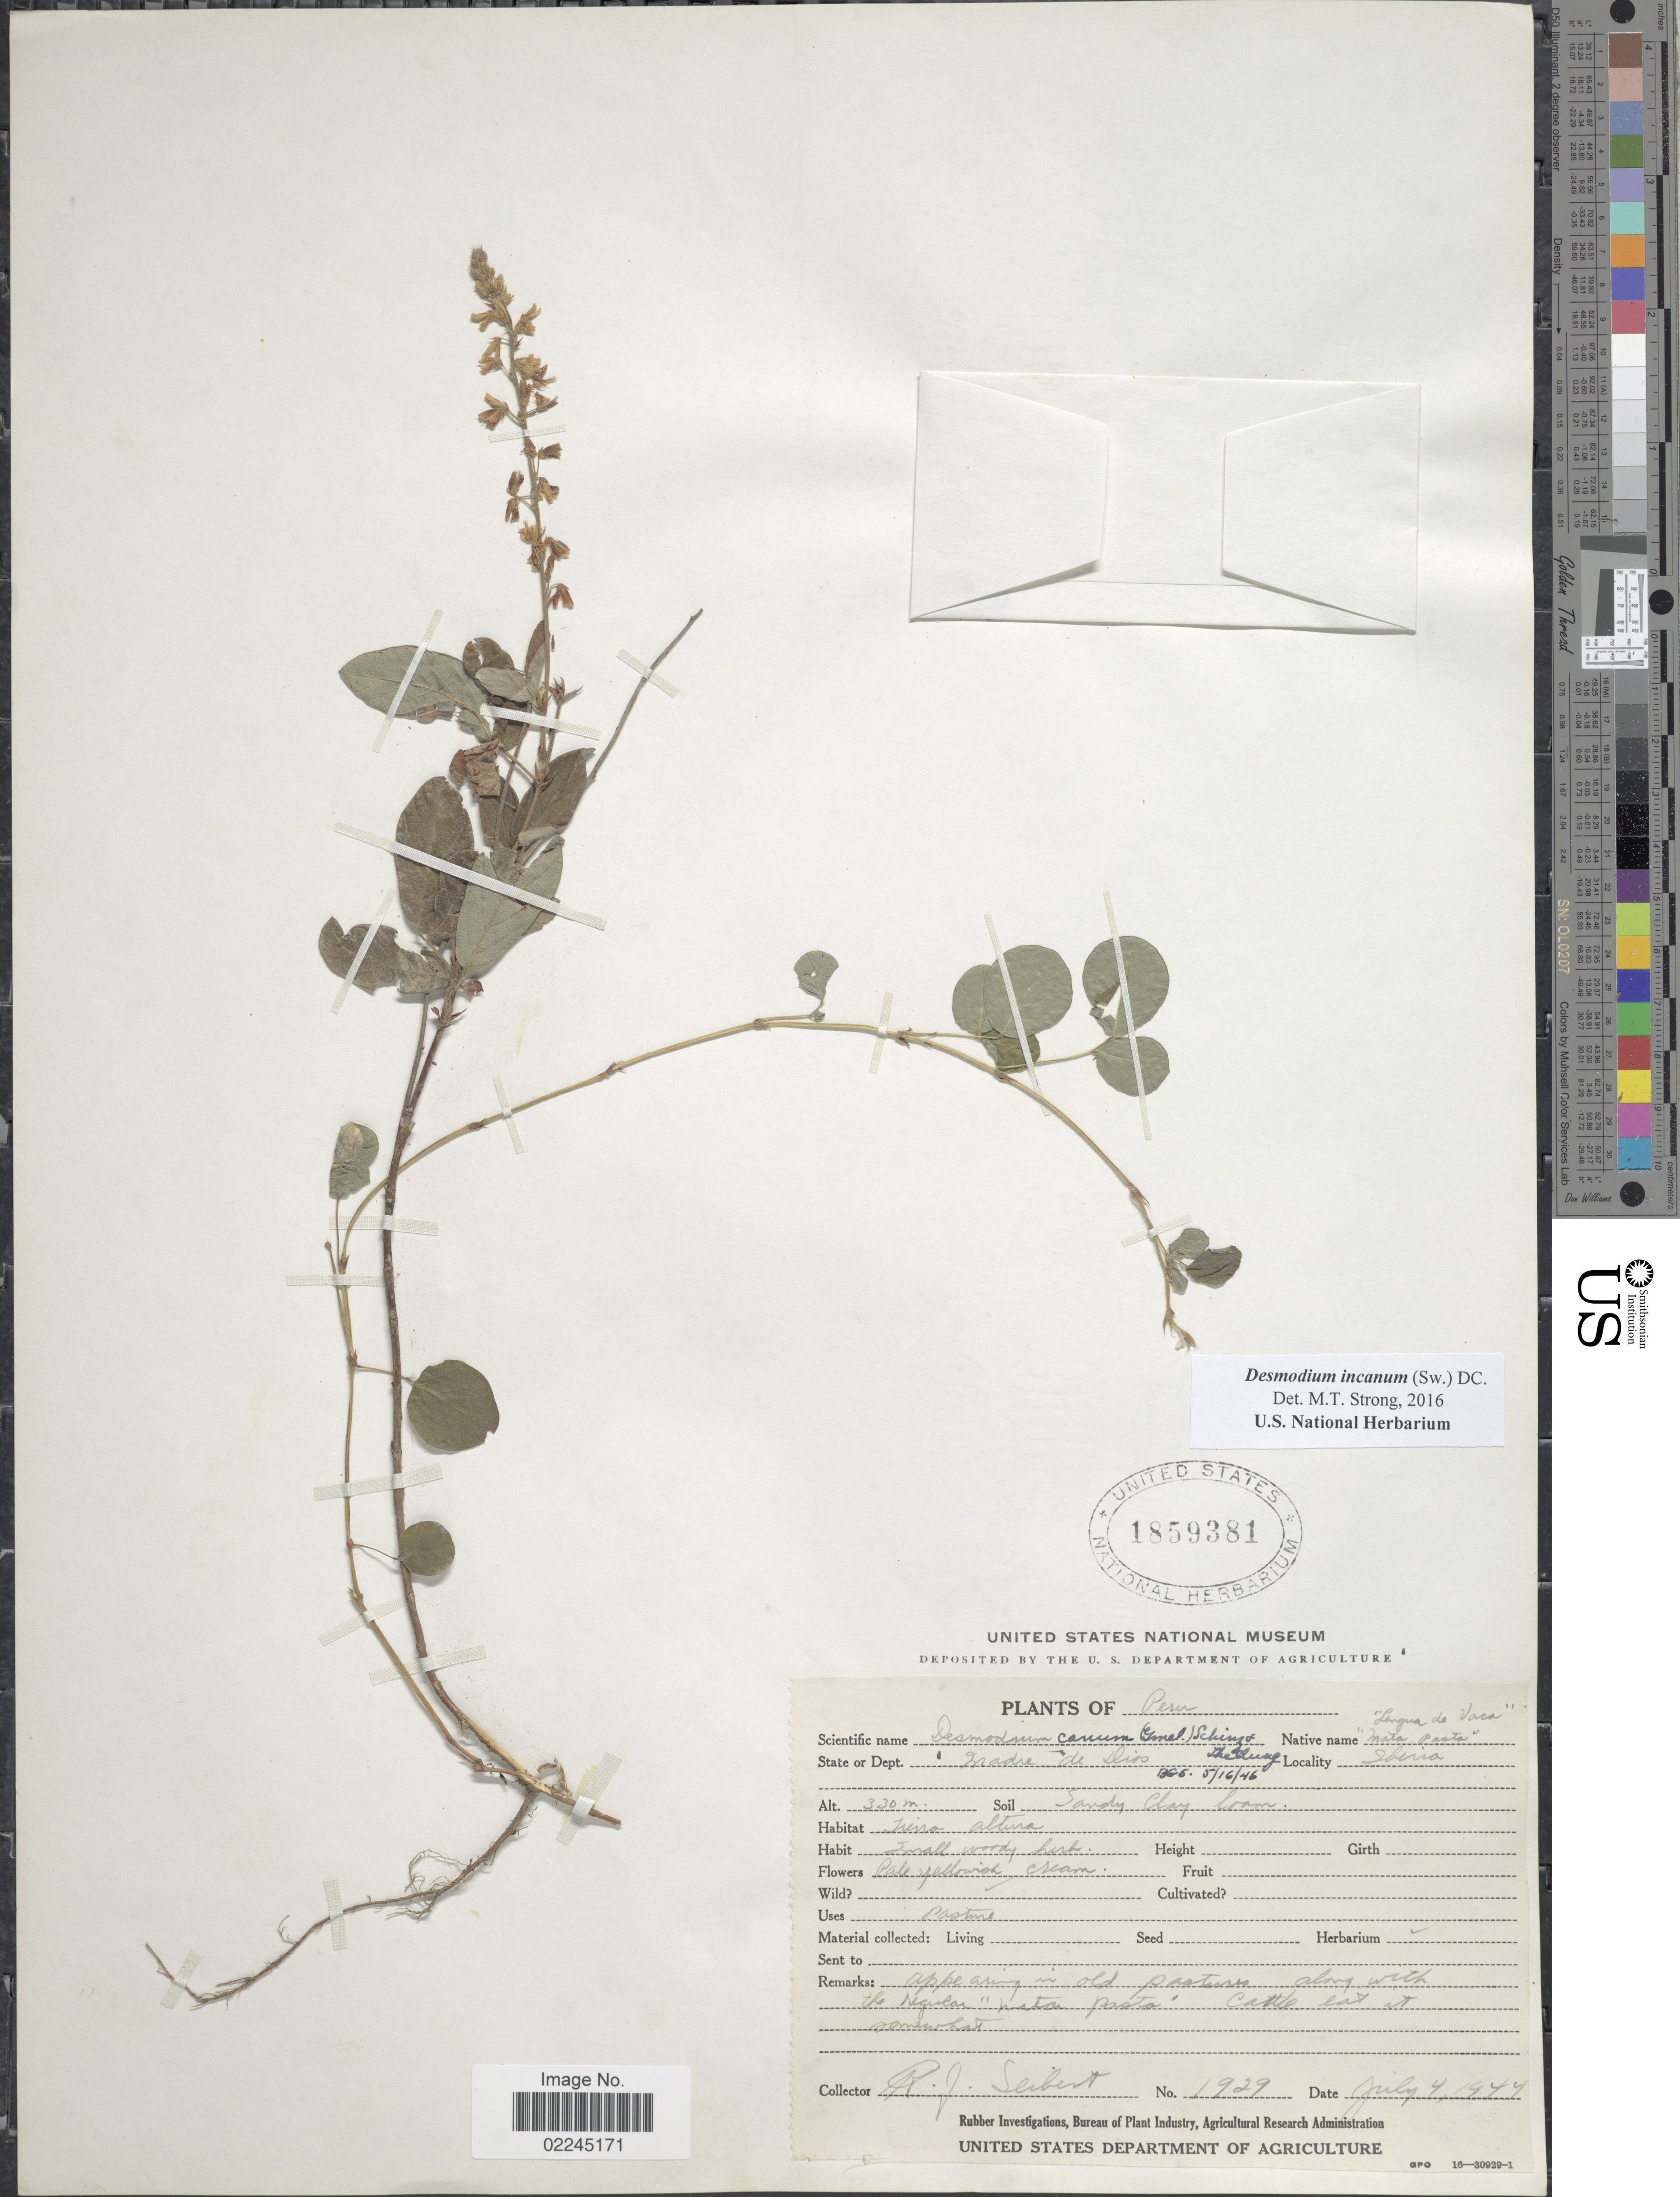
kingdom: Plantae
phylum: Tracheophyta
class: Magnoliopsida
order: Fabales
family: Fabaceae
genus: Desmodium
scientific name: Desmodium incanum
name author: (Sw.) DC.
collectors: R. J. Seibert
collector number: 1929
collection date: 1944-07-04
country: Peru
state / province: Madre de Dios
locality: State or Dept. Madre de Dios. Iberia.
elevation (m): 330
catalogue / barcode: US 1859381